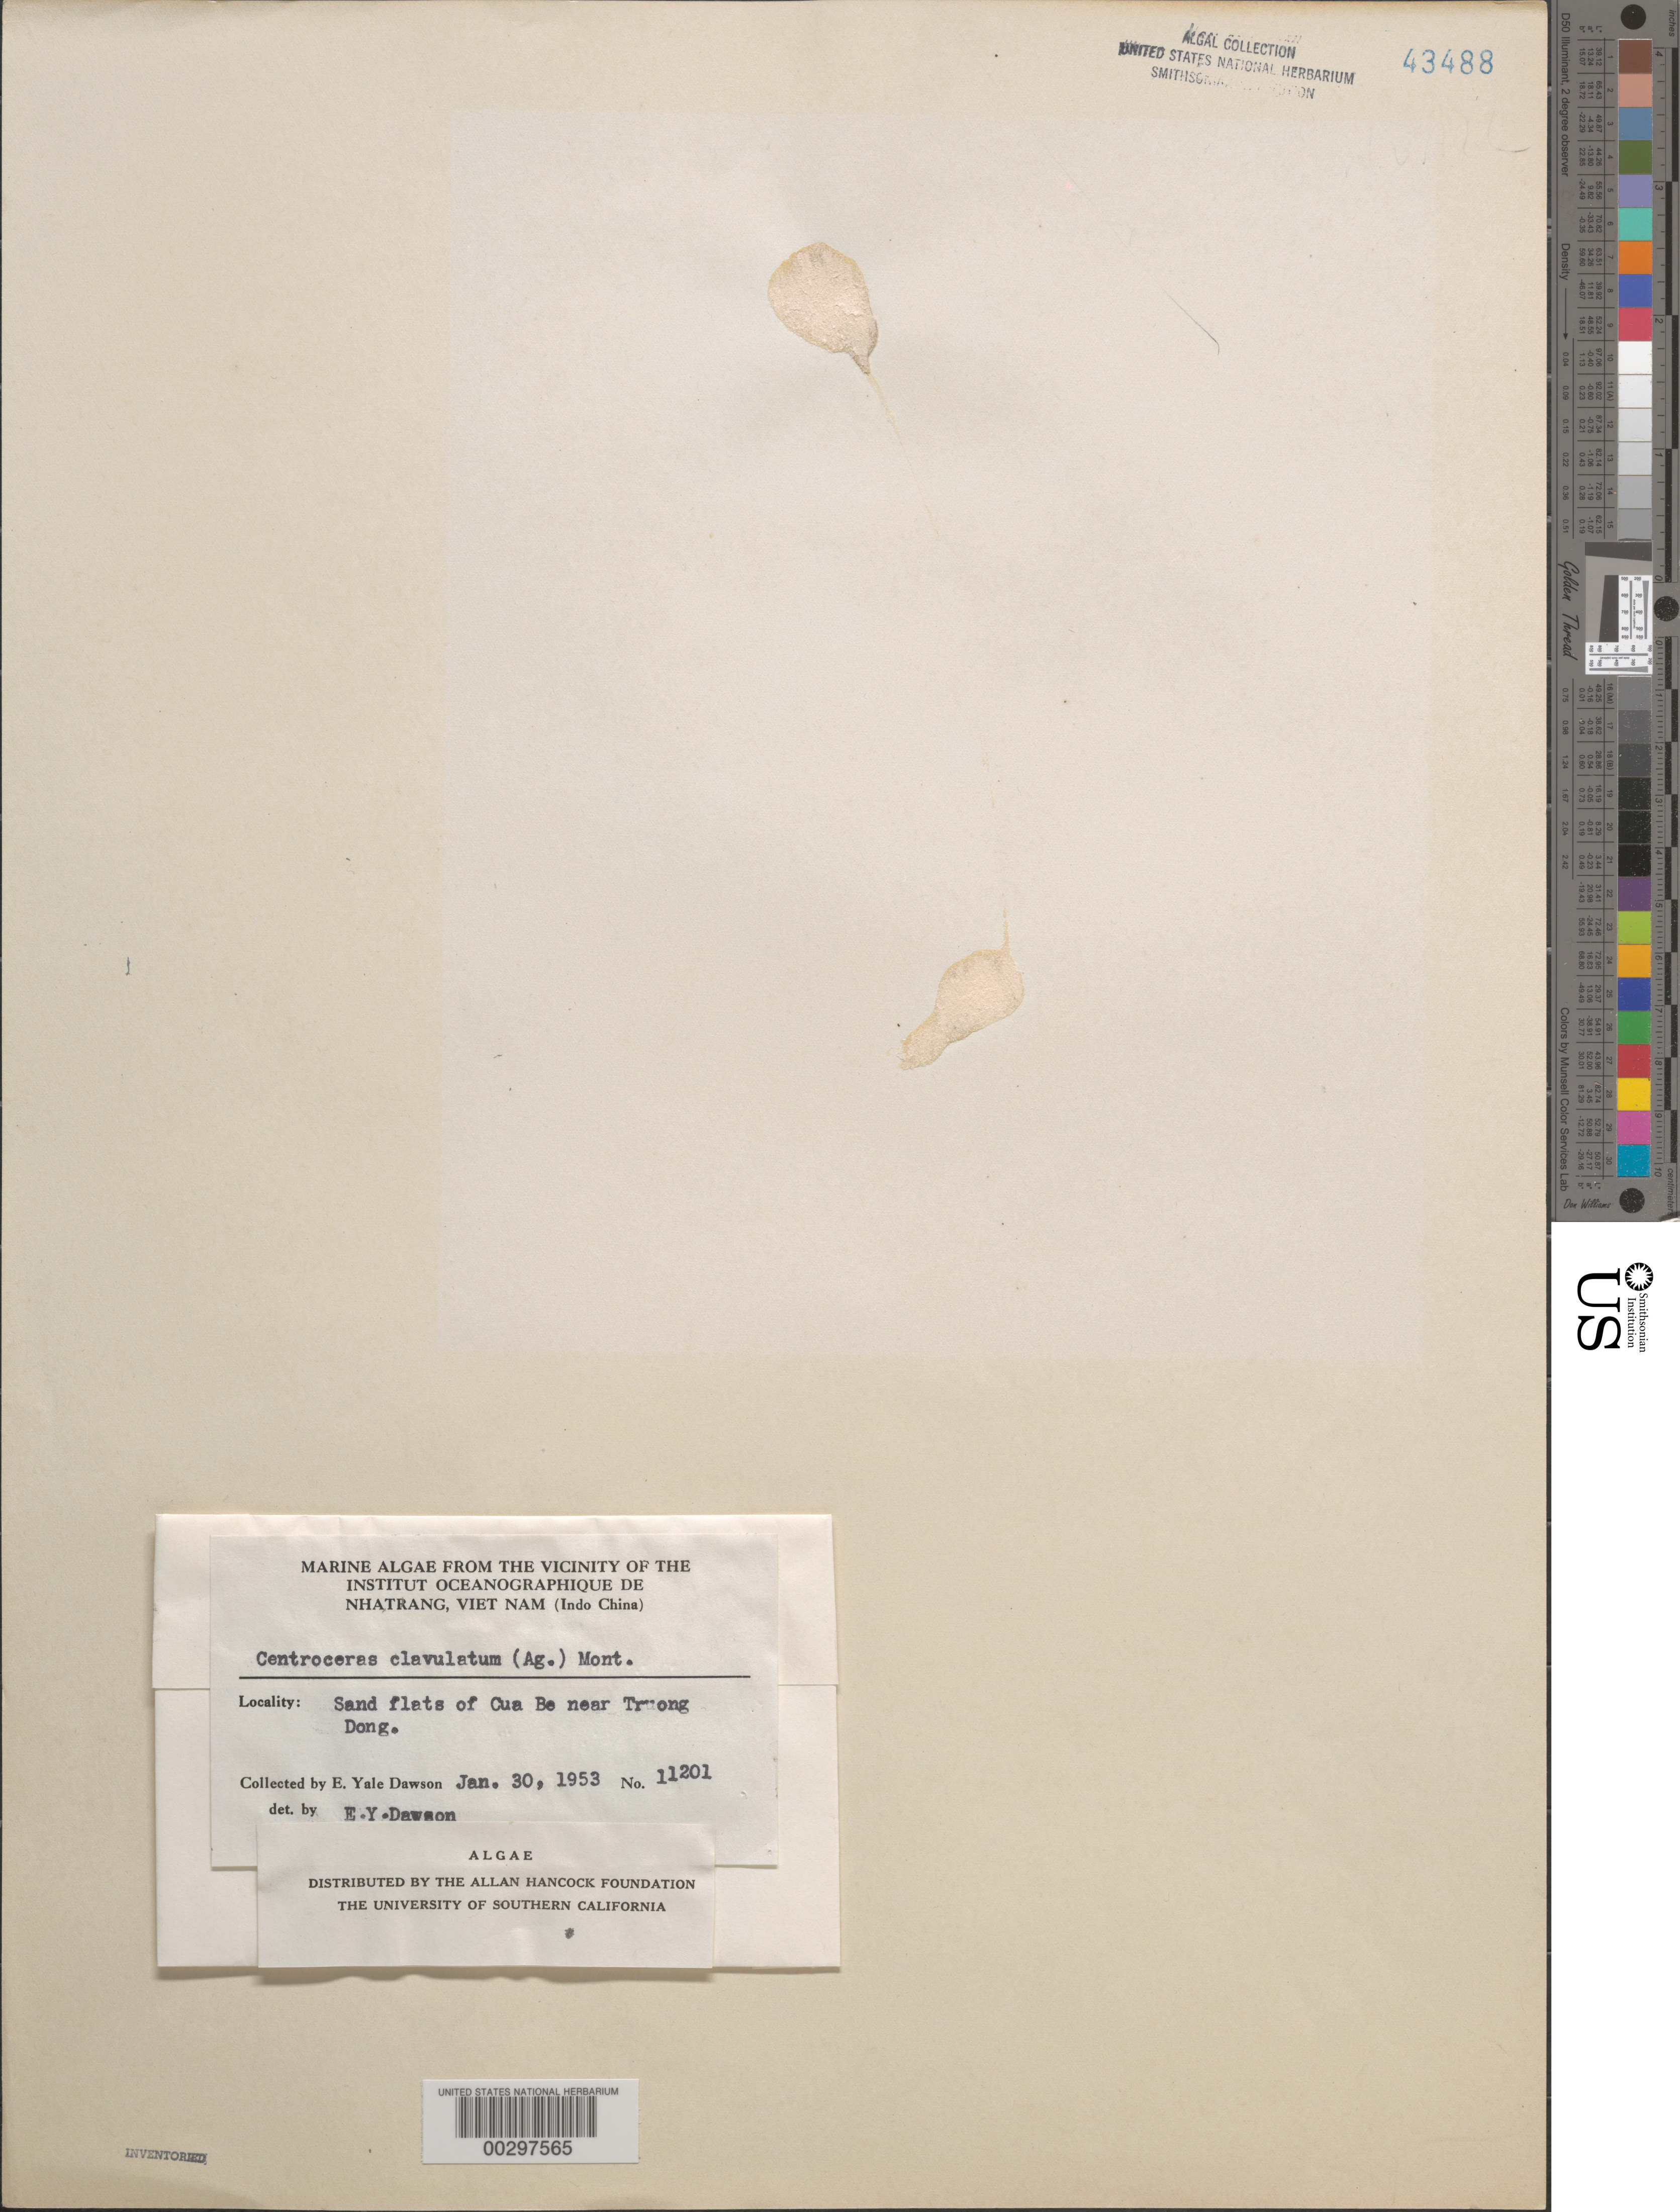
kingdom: Plantae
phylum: Rhodophyta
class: Florideophyceae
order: Ceramiales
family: Ceramiaceae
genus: Centroceras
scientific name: Centroceras clavulatum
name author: (C. Agardh) Mont.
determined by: Dawson, E. Y.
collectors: E. Y. Dawson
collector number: EYD 11201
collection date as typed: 30 Jan 1953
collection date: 1953-01-30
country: Vietnam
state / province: Phu Khanh Province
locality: Cua Be near Truong Dong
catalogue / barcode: US 43488